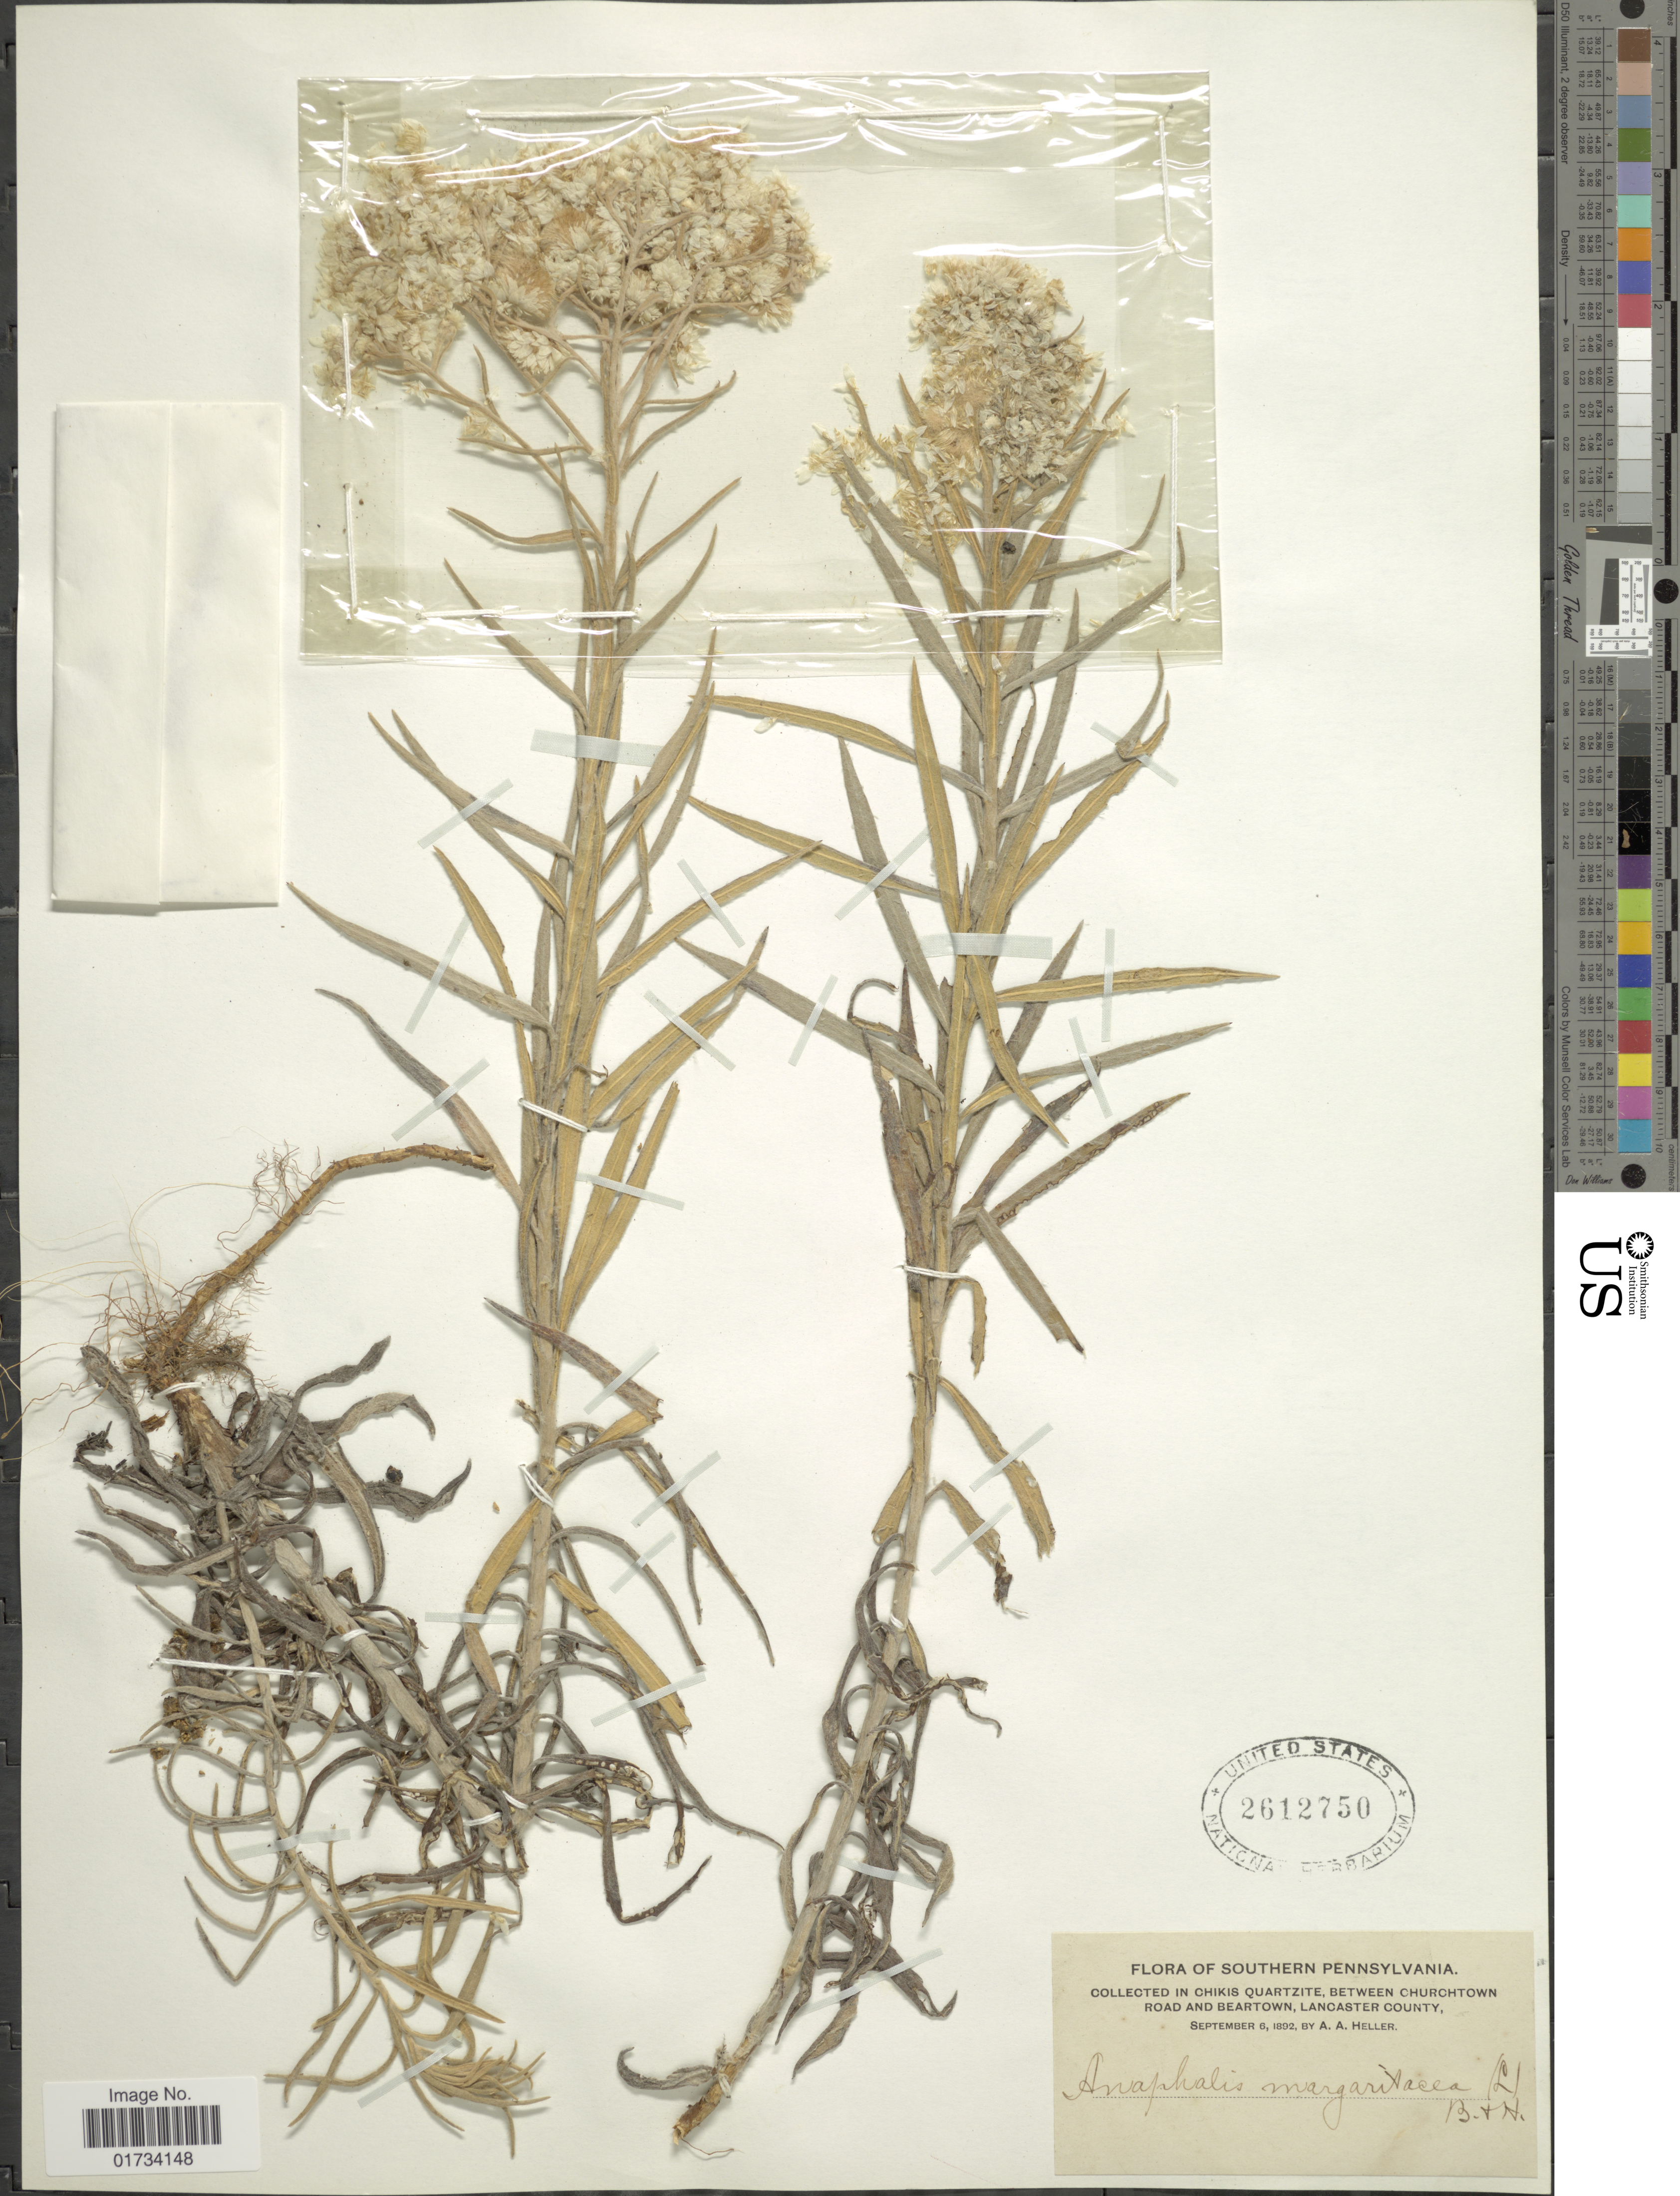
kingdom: Plantae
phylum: Tracheophyta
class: Magnoliopsida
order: Asterales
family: Asteraceae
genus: Anaphalis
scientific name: Anaphalis margaritacea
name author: (L.) Benth. & Hook. f.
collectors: A. A. Heller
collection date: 1892-08-06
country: United States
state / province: Pennsylvania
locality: Chickis Quartzite, between Churchtown road and Beartown, Lancaster County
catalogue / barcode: US 2612750